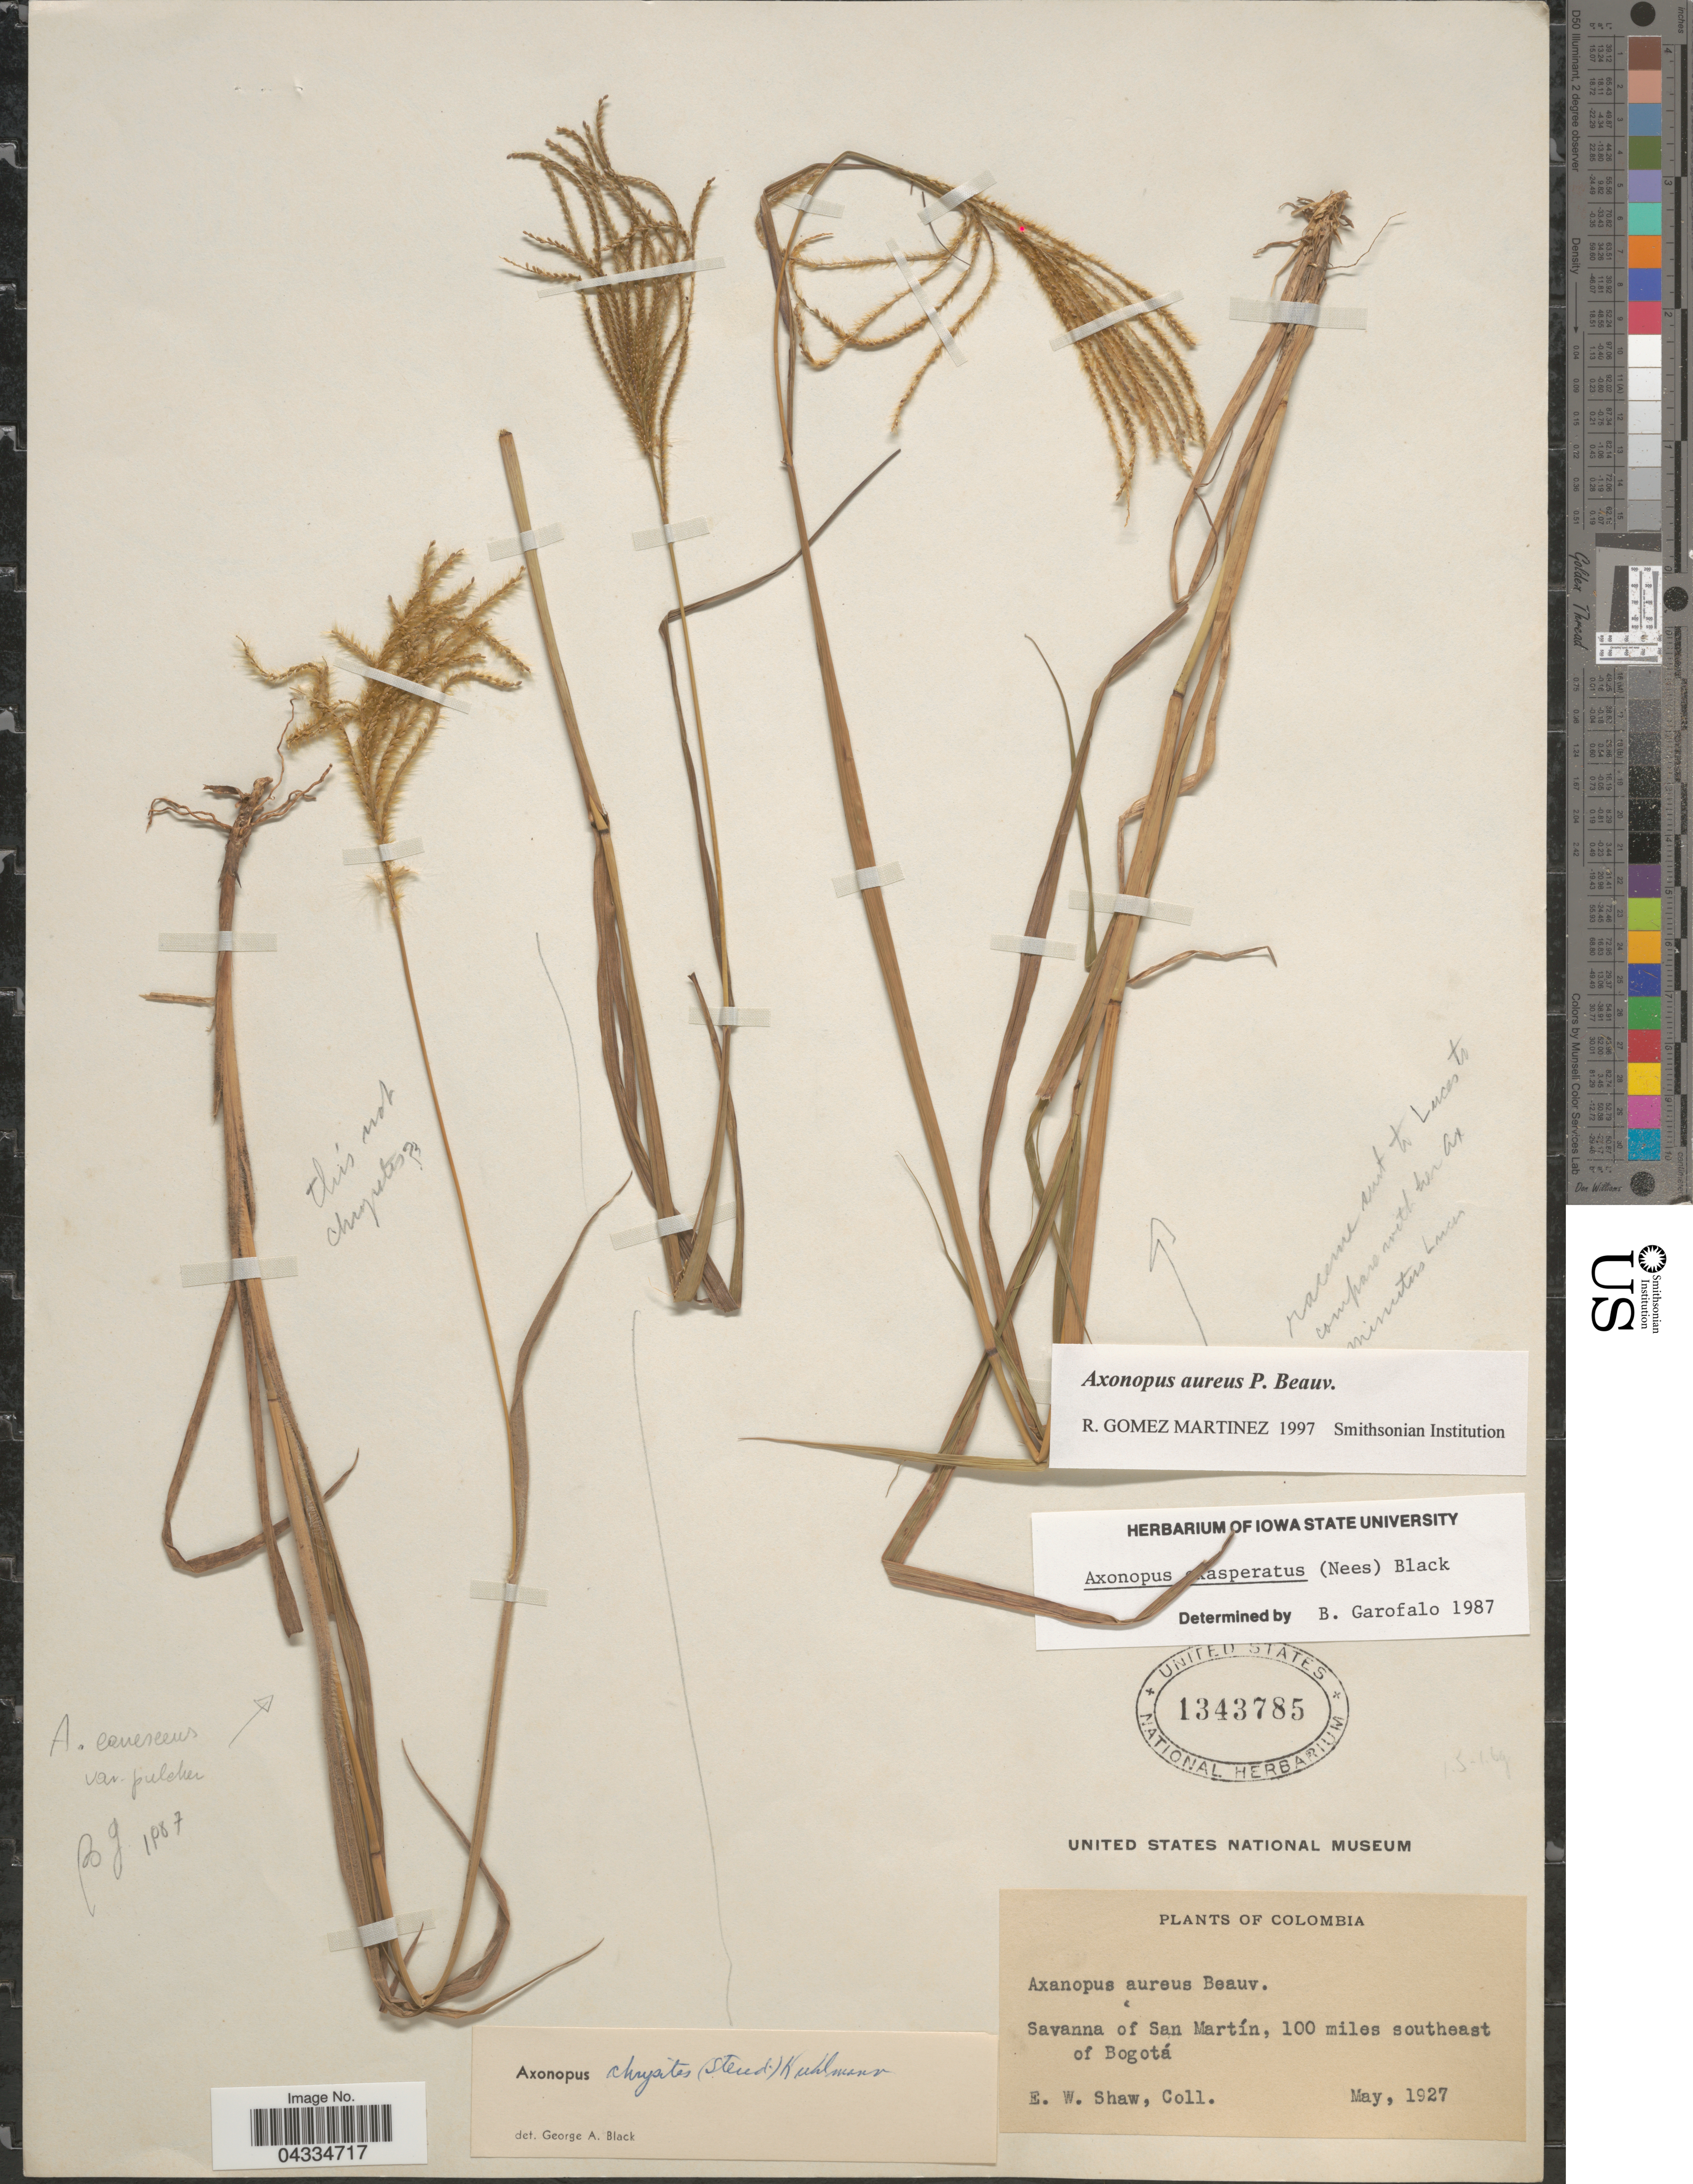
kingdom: Plantae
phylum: Tracheophyta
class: Liliopsida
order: Poales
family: Poaceae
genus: Axonopus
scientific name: Axonopus aureus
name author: P. Beauv.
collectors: E. W. Shaw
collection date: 1927-05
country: Colombia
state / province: Bogota D.C.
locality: Savanna of San Martín, 100 miles southeast of Bogotá.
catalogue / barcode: US 1343785